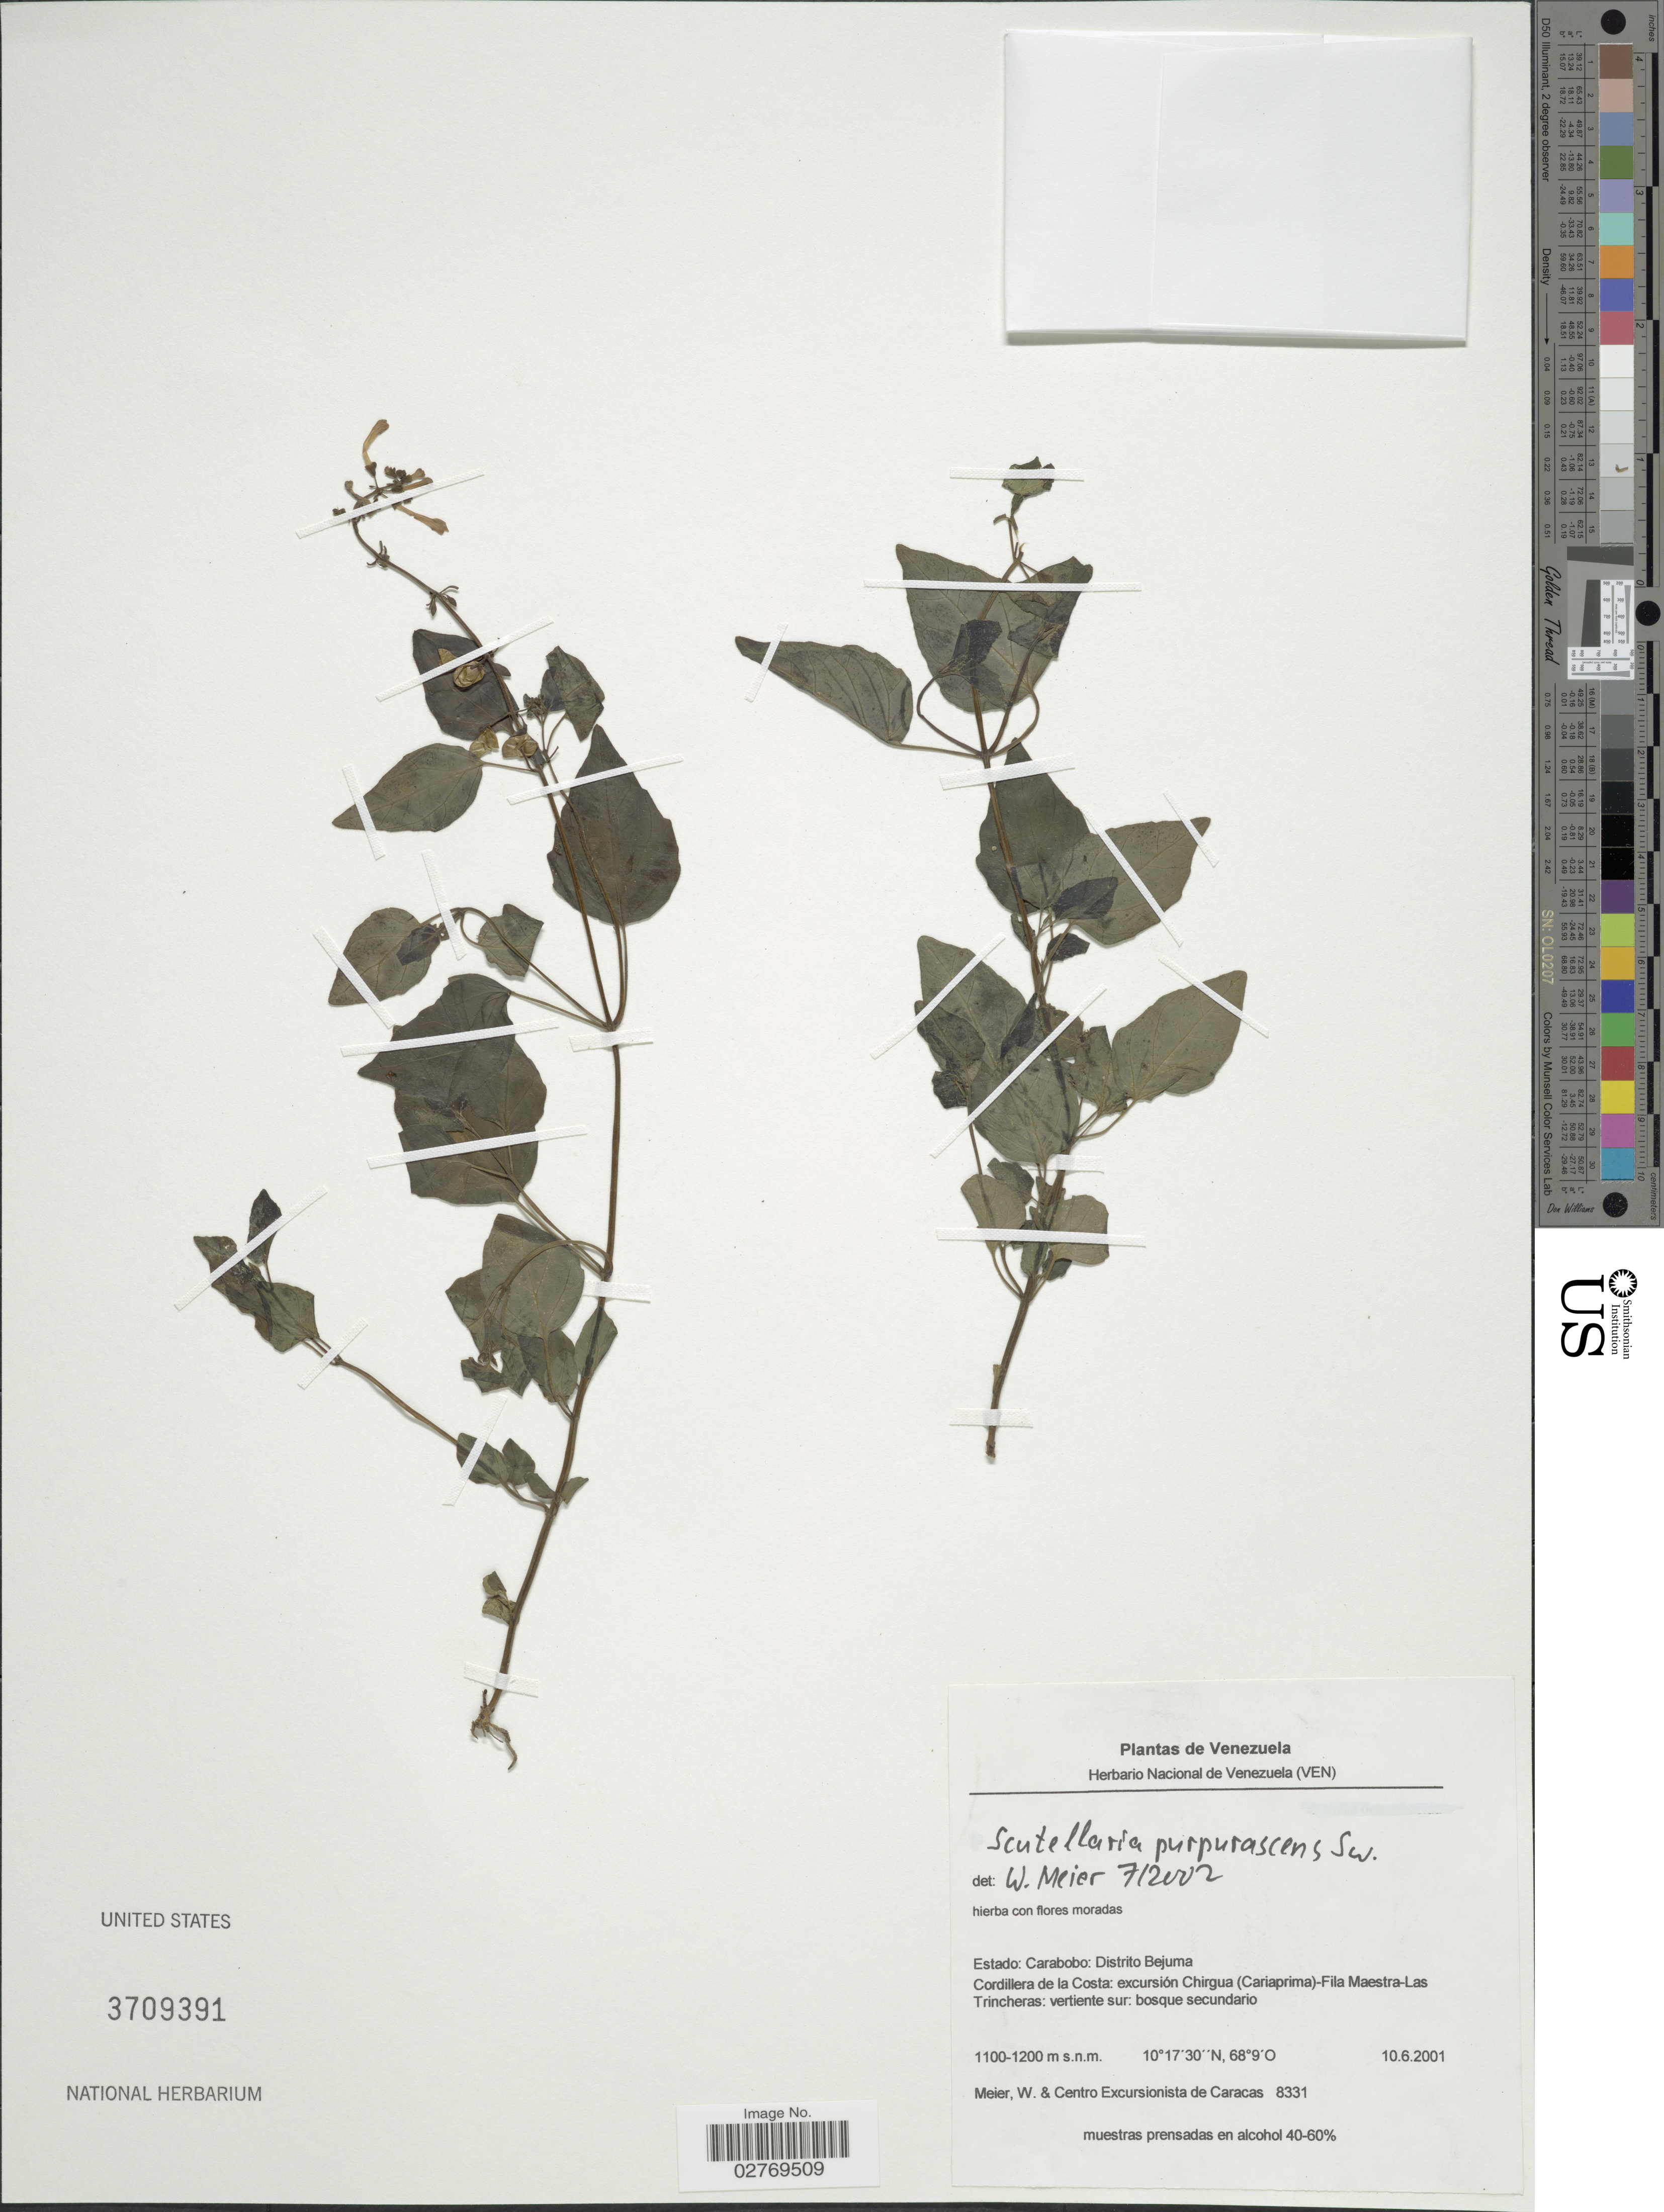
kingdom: Plantae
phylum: Tracheophyta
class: Magnoliopsida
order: Lamiales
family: Lamiaceae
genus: Scutellaria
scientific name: Scutellaria purpurascens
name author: Sw.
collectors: W. Meier & Centro Excurs. Caracas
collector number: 8331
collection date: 2001-06-10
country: Venezuela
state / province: Carabobo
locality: Distrito Bejuma. Cordillera de la Costa: excursión Chirgua (Cariaprima)-Fila Maestra-Las Trincheras: vertiente sur: bosque secundario.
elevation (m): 1100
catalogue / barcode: US 3709391